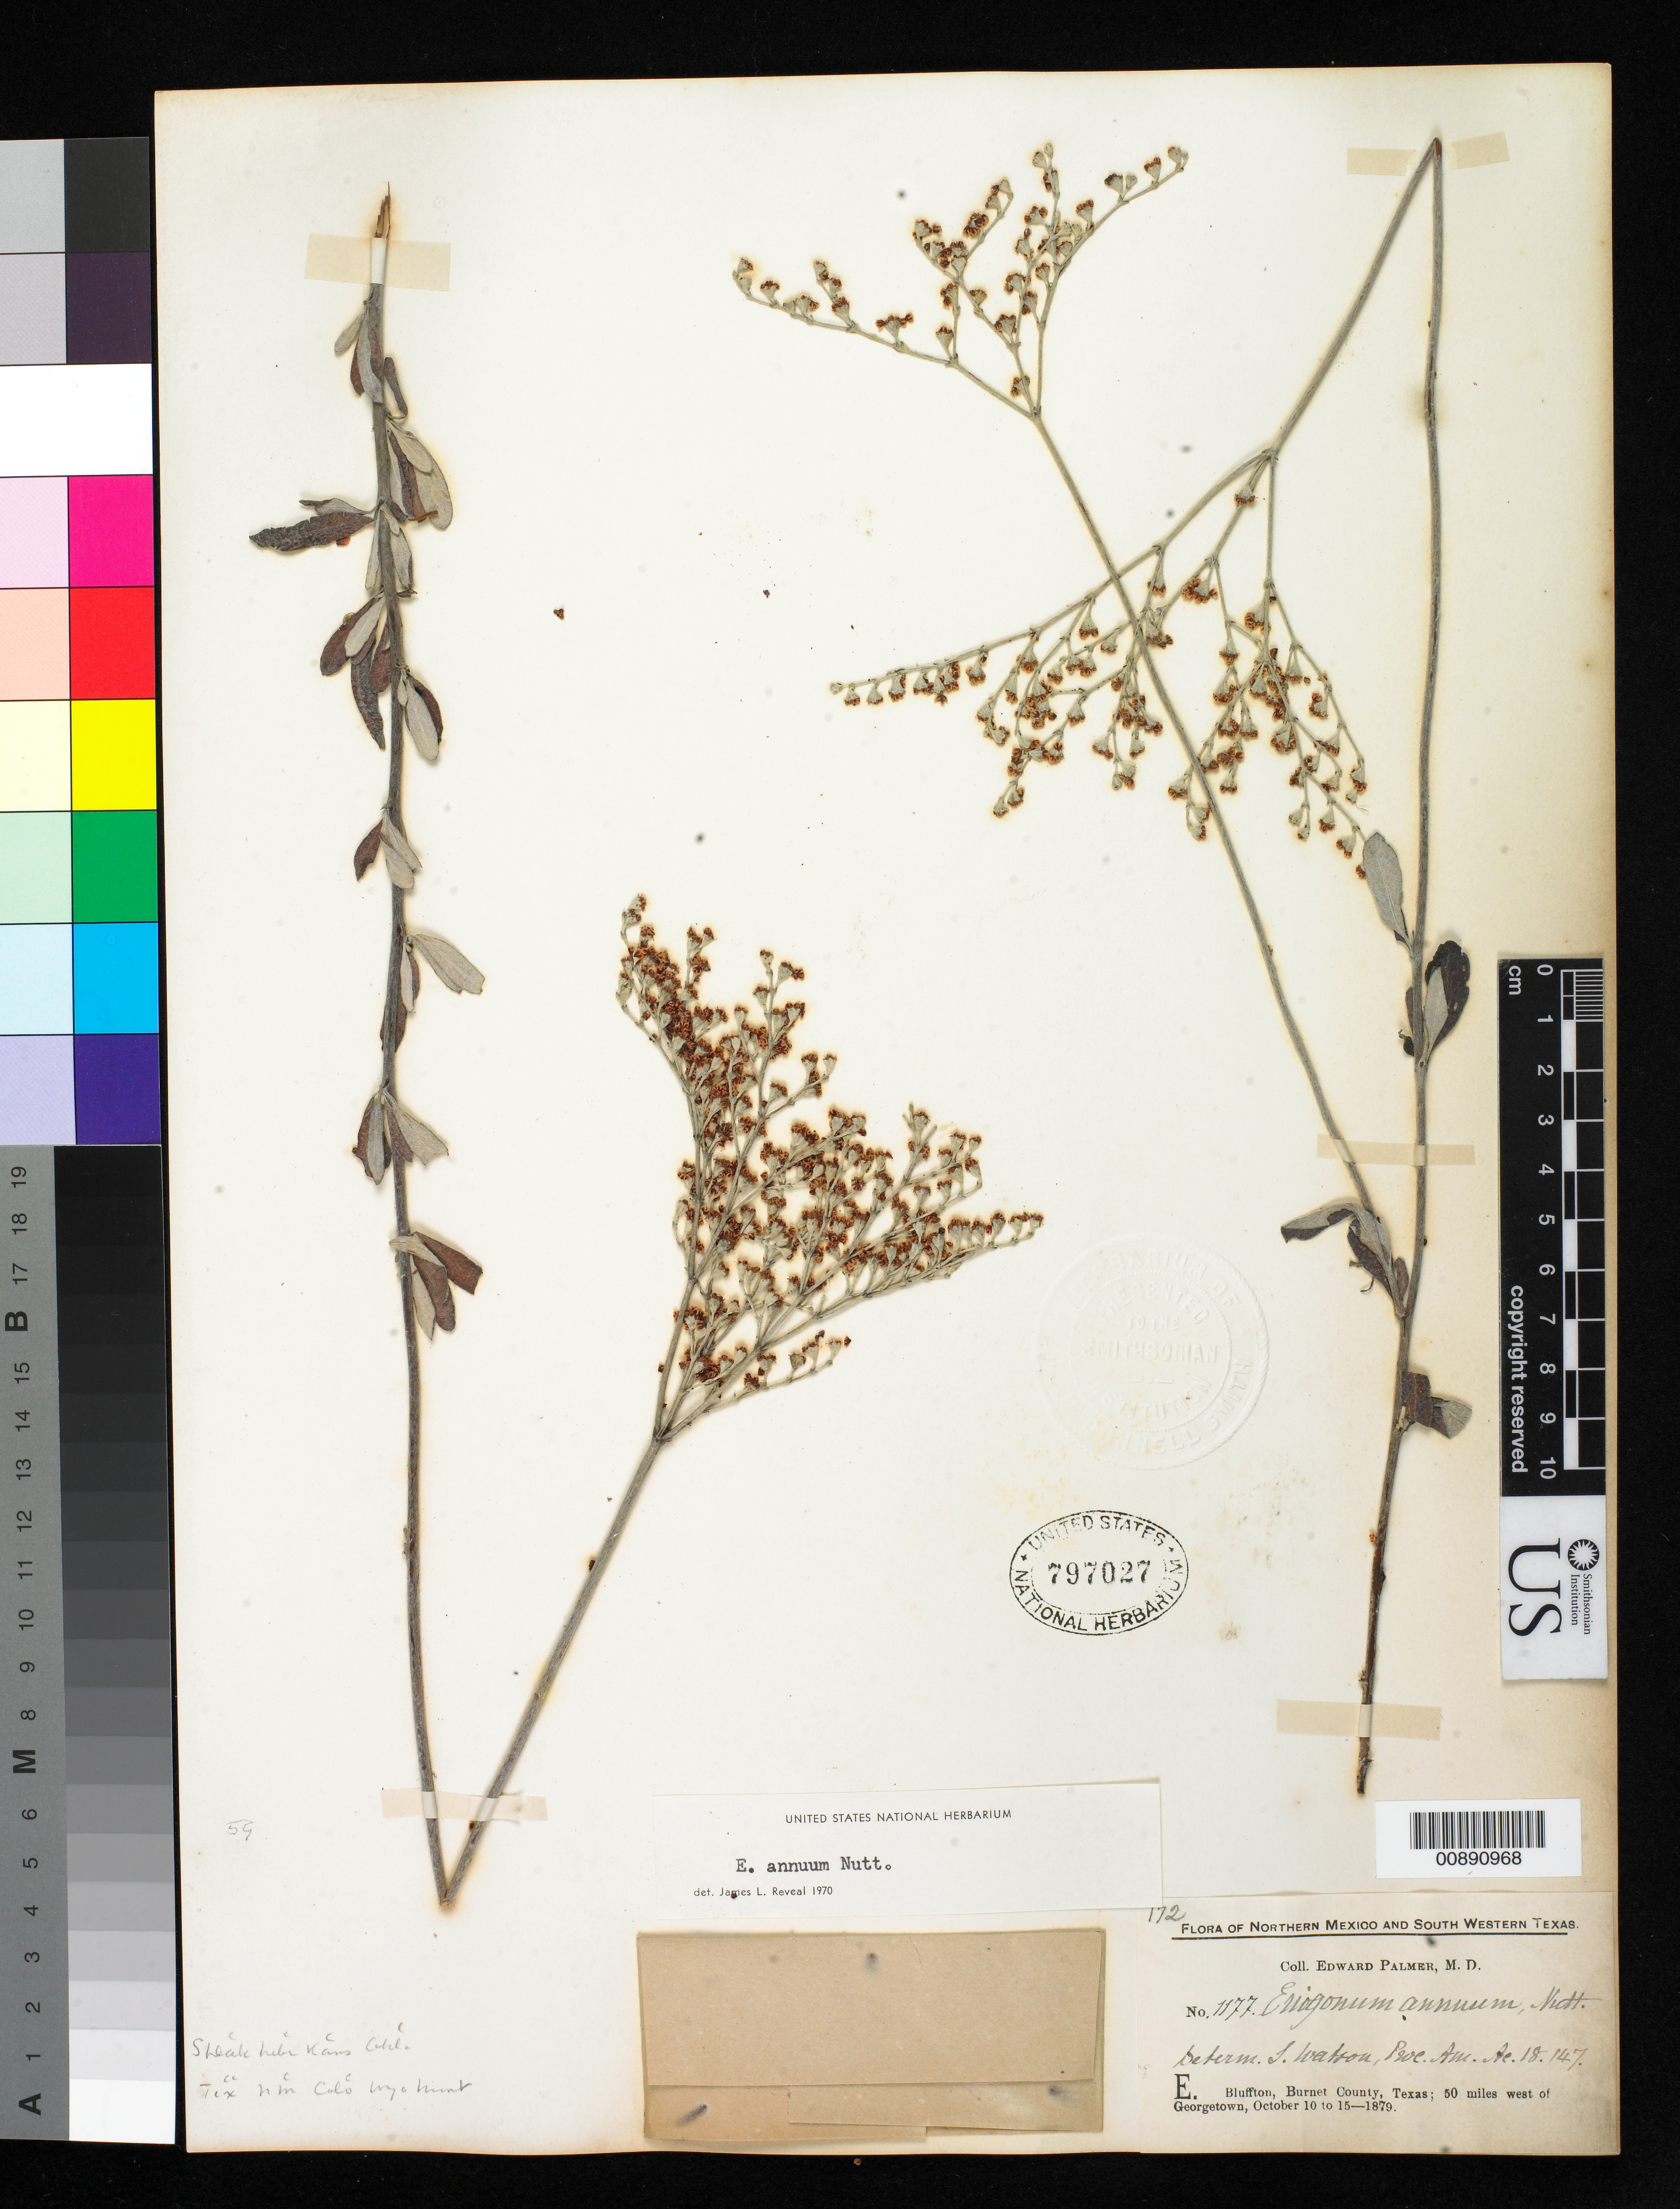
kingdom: Plantae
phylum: Tracheophyta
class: Magnoliopsida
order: Caryophyllales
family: Polygonaceae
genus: Eriogonum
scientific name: Eriogonum annuum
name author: Nutt.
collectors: E. Palmer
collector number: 1177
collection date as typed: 10 Oct 1879 to 15 Oct 1879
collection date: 1879-10-10/1879-10-15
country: United States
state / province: Texas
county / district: Burnet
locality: E. Bluffton, Burnet County, Texas; 50 miles west of Georgetown.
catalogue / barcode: US 797027